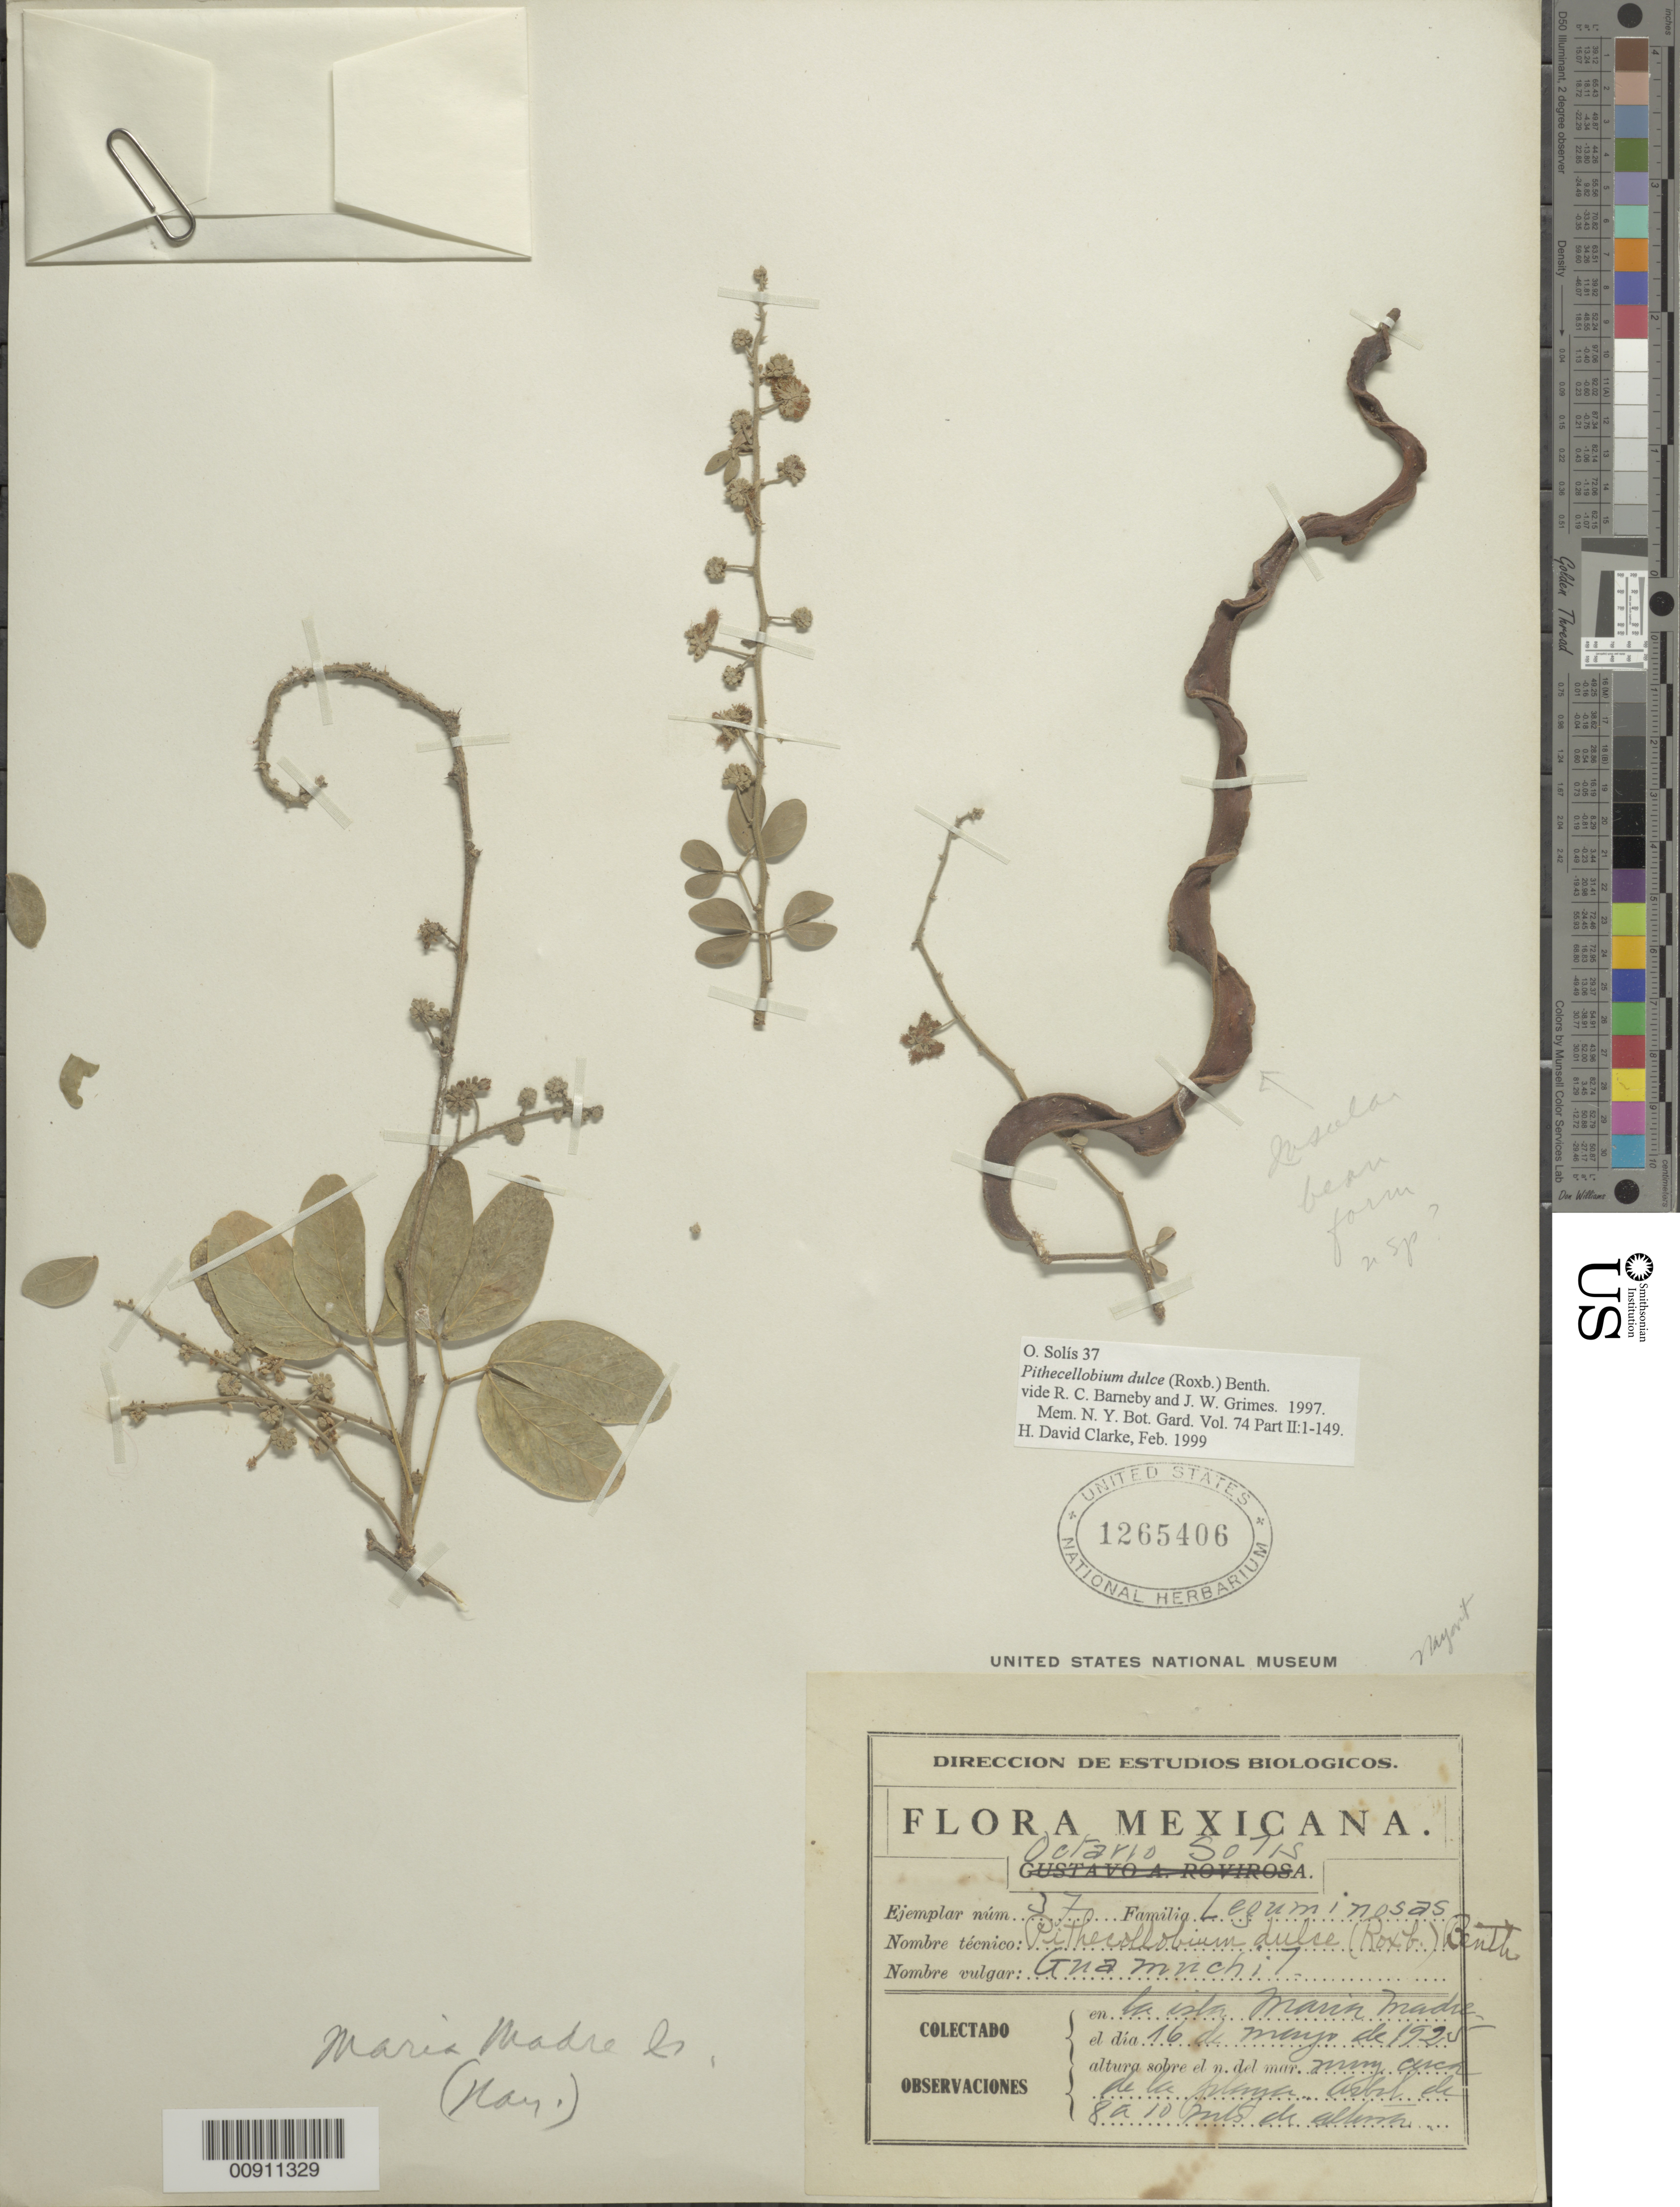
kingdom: Plantae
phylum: Tracheophyta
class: Magnoliopsida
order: Fabales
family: Fabaceae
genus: Pithecellobium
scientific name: Pithecellobium dulce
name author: (Roxb.) Benth.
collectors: O. Solís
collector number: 37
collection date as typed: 16 May 1925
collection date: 1925-05-16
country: Mexico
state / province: Nayarit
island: Maria Madre I.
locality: Isla María Madre, muy cerca de la playa.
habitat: Muy cerca de la playa.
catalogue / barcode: US 1265406